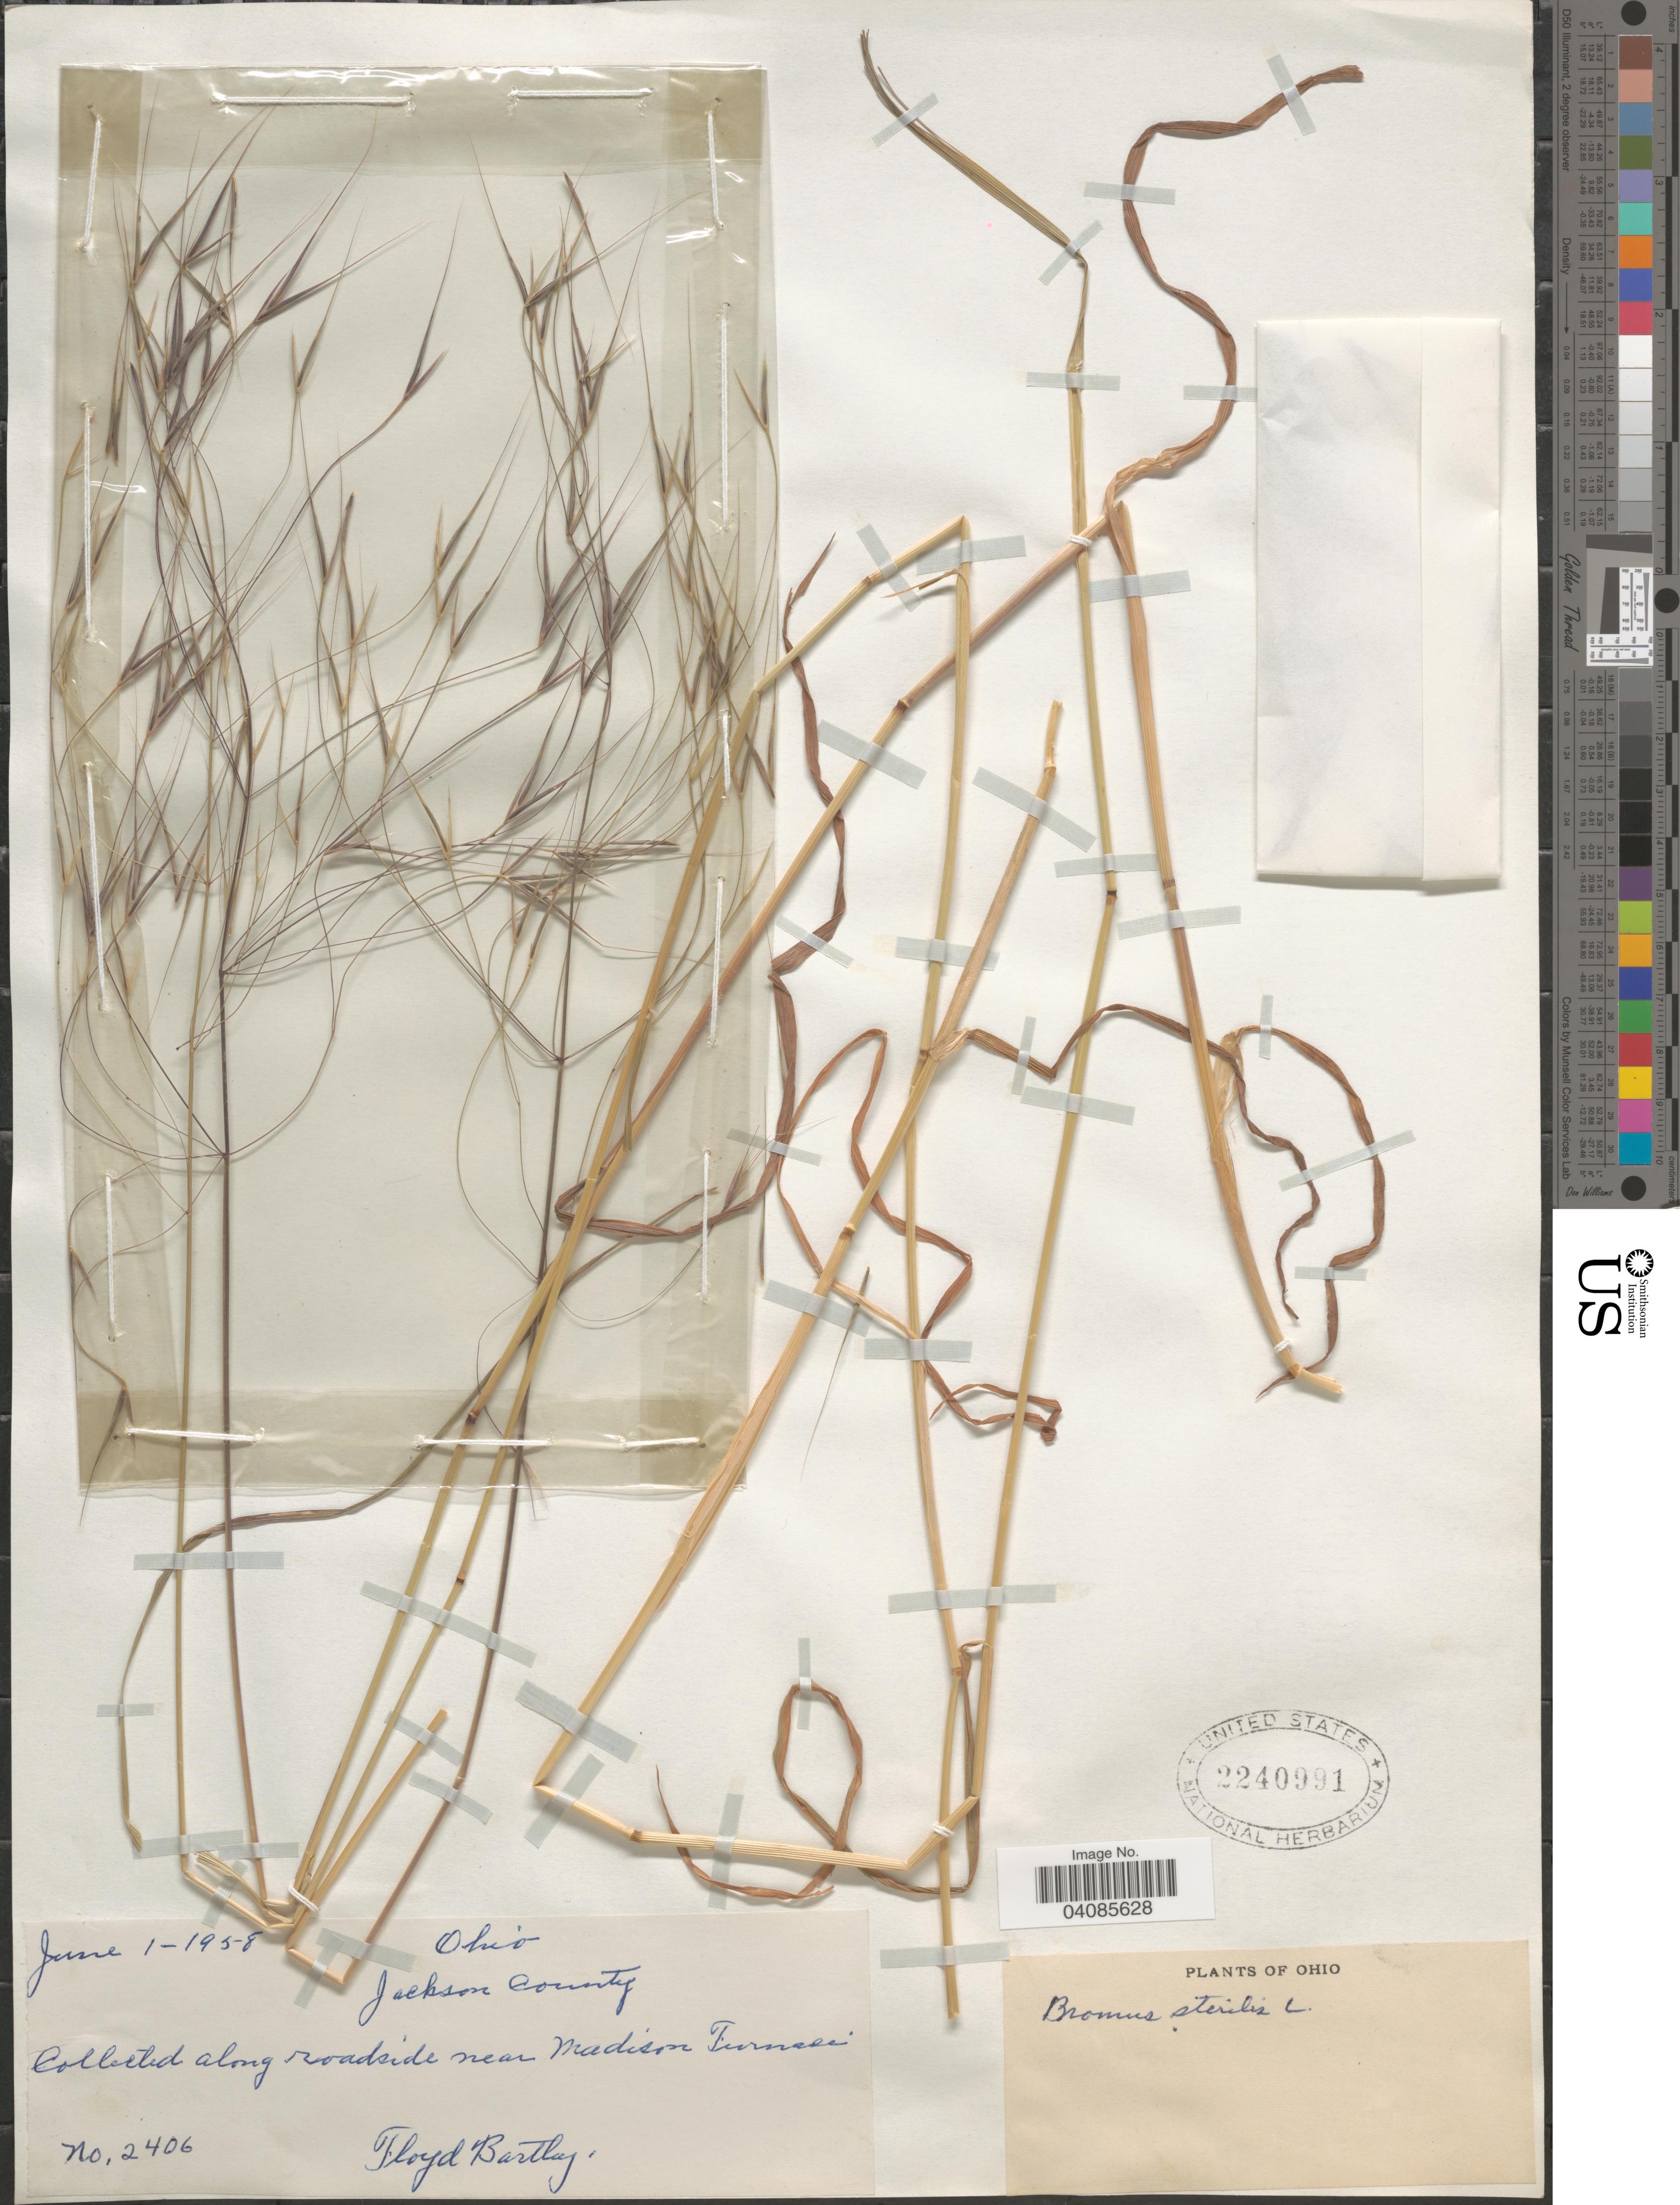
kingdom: Plantae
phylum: Tracheophyta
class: Liliopsida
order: Poales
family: Poaceae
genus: Bromus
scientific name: Bromus sterilis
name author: L.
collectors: F. Bartley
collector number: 2406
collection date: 1958-06-01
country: United States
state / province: Ohio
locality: Jackson County. Along roadside near Madison Furnace.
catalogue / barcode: US 2240991